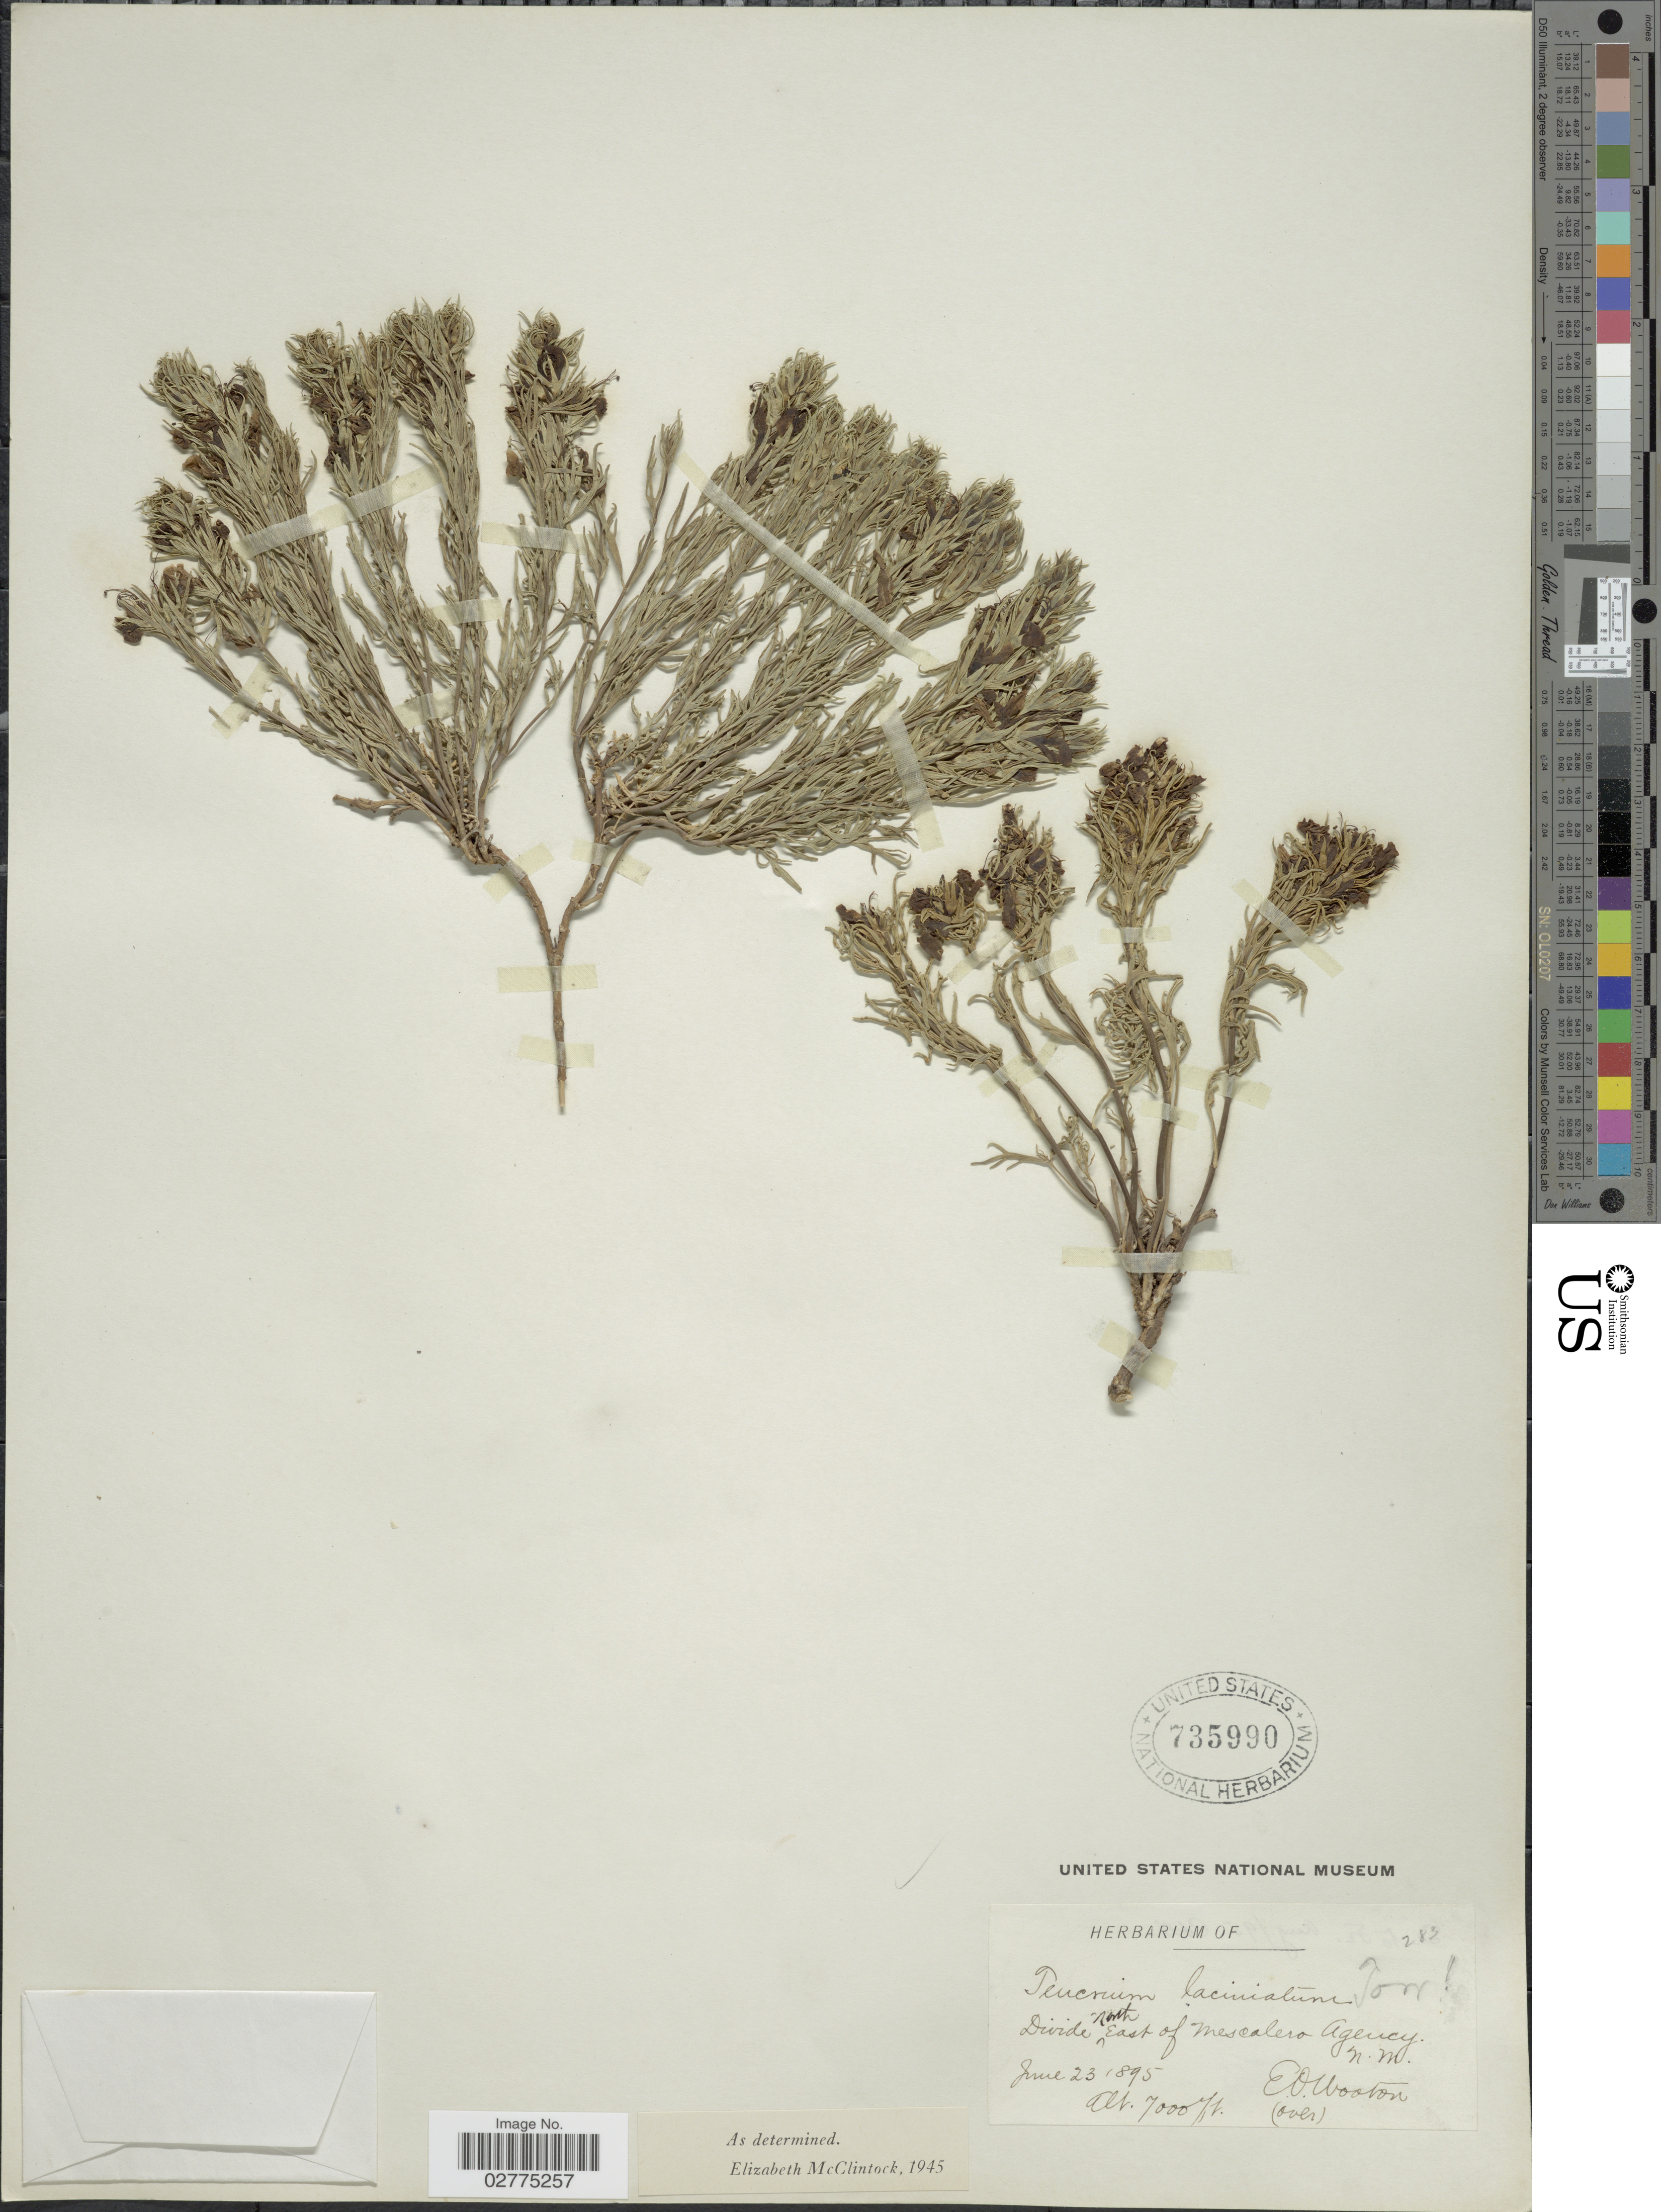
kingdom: Plantae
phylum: Tracheophyta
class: Magnoliopsida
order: Lamiales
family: Lamiaceae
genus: Teucrium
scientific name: Teucrium laciniatum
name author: Torr.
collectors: E. O. Wooton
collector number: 283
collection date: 1895-06-23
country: United States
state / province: New Mexico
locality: Divide Northeast of Mescalero Agency, N.M.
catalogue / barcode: US 735990